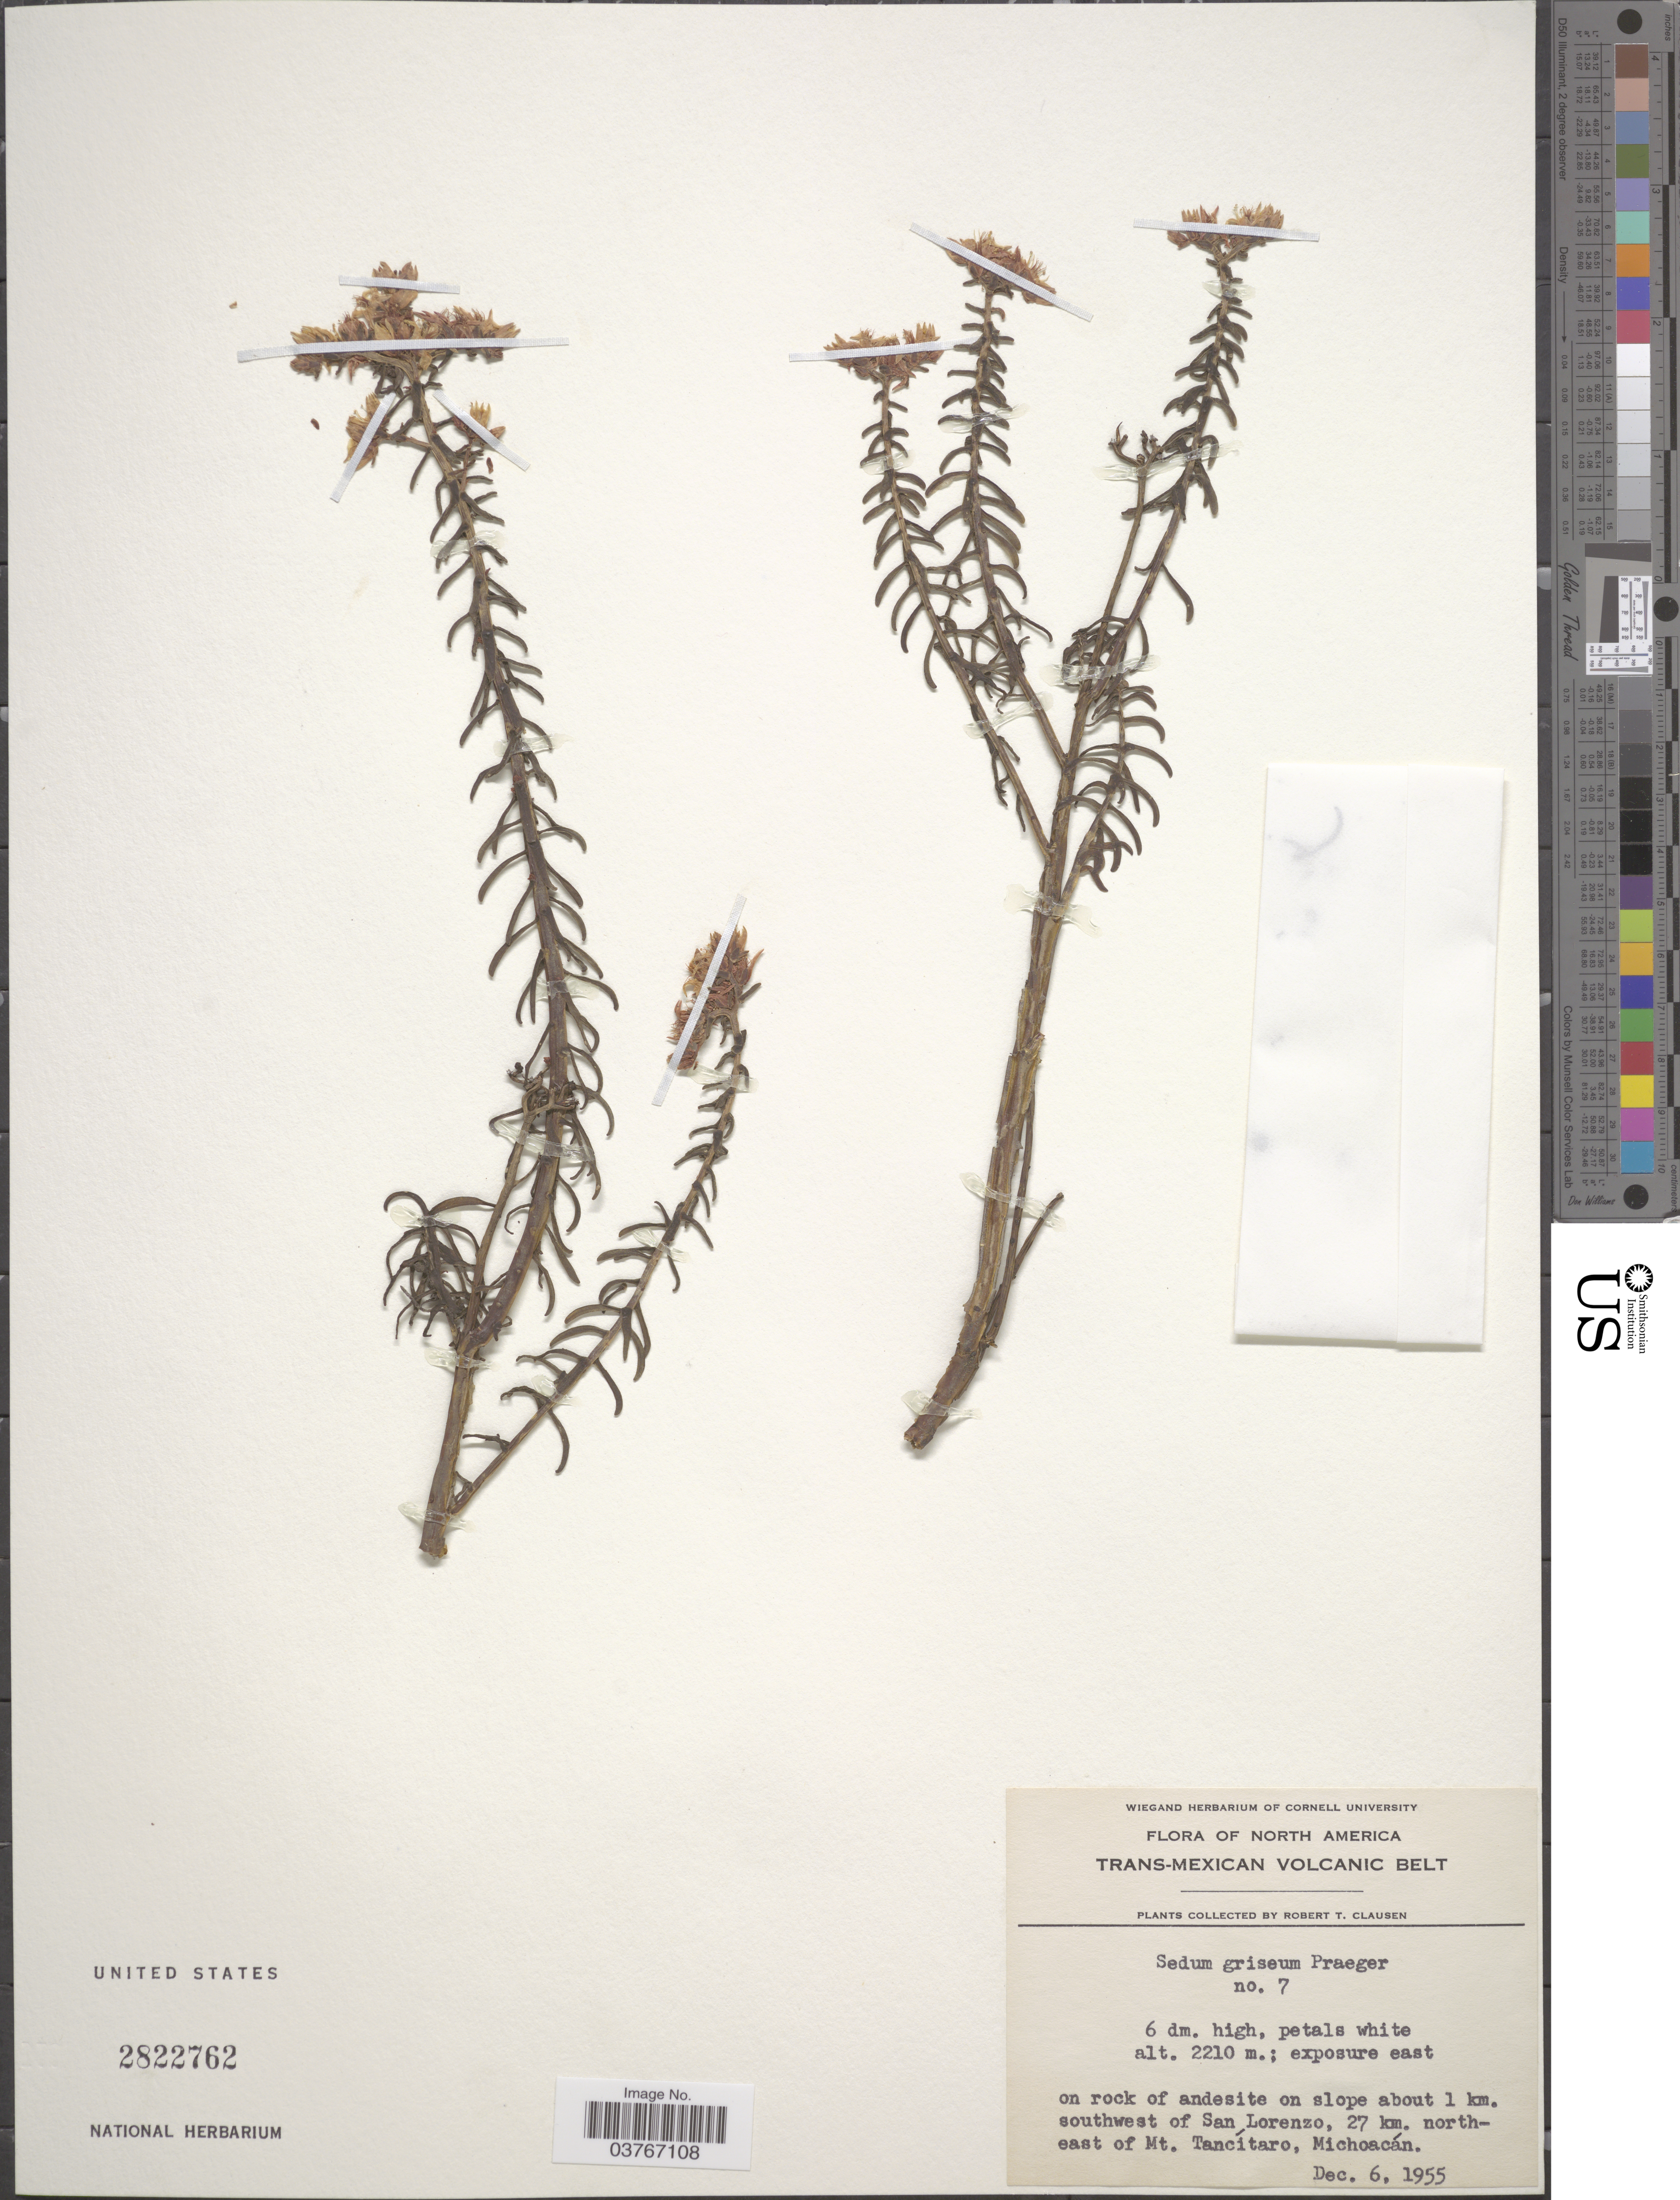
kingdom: Plantae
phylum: Tracheophyta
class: Magnoliopsida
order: Saxifragales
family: Crassulaceae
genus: Sedum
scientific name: Sedum griseum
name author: Praeger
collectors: R. T. Clausen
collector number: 7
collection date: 1955-12-06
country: Mexico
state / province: Michoacán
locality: Trans-Mexican Volcanic Belt. On rock of andesite on slope about 1 km. southwest of San Lorenzo, 27 km. northeast of Mt. Tancítaro.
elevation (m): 2210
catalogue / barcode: US 2822762